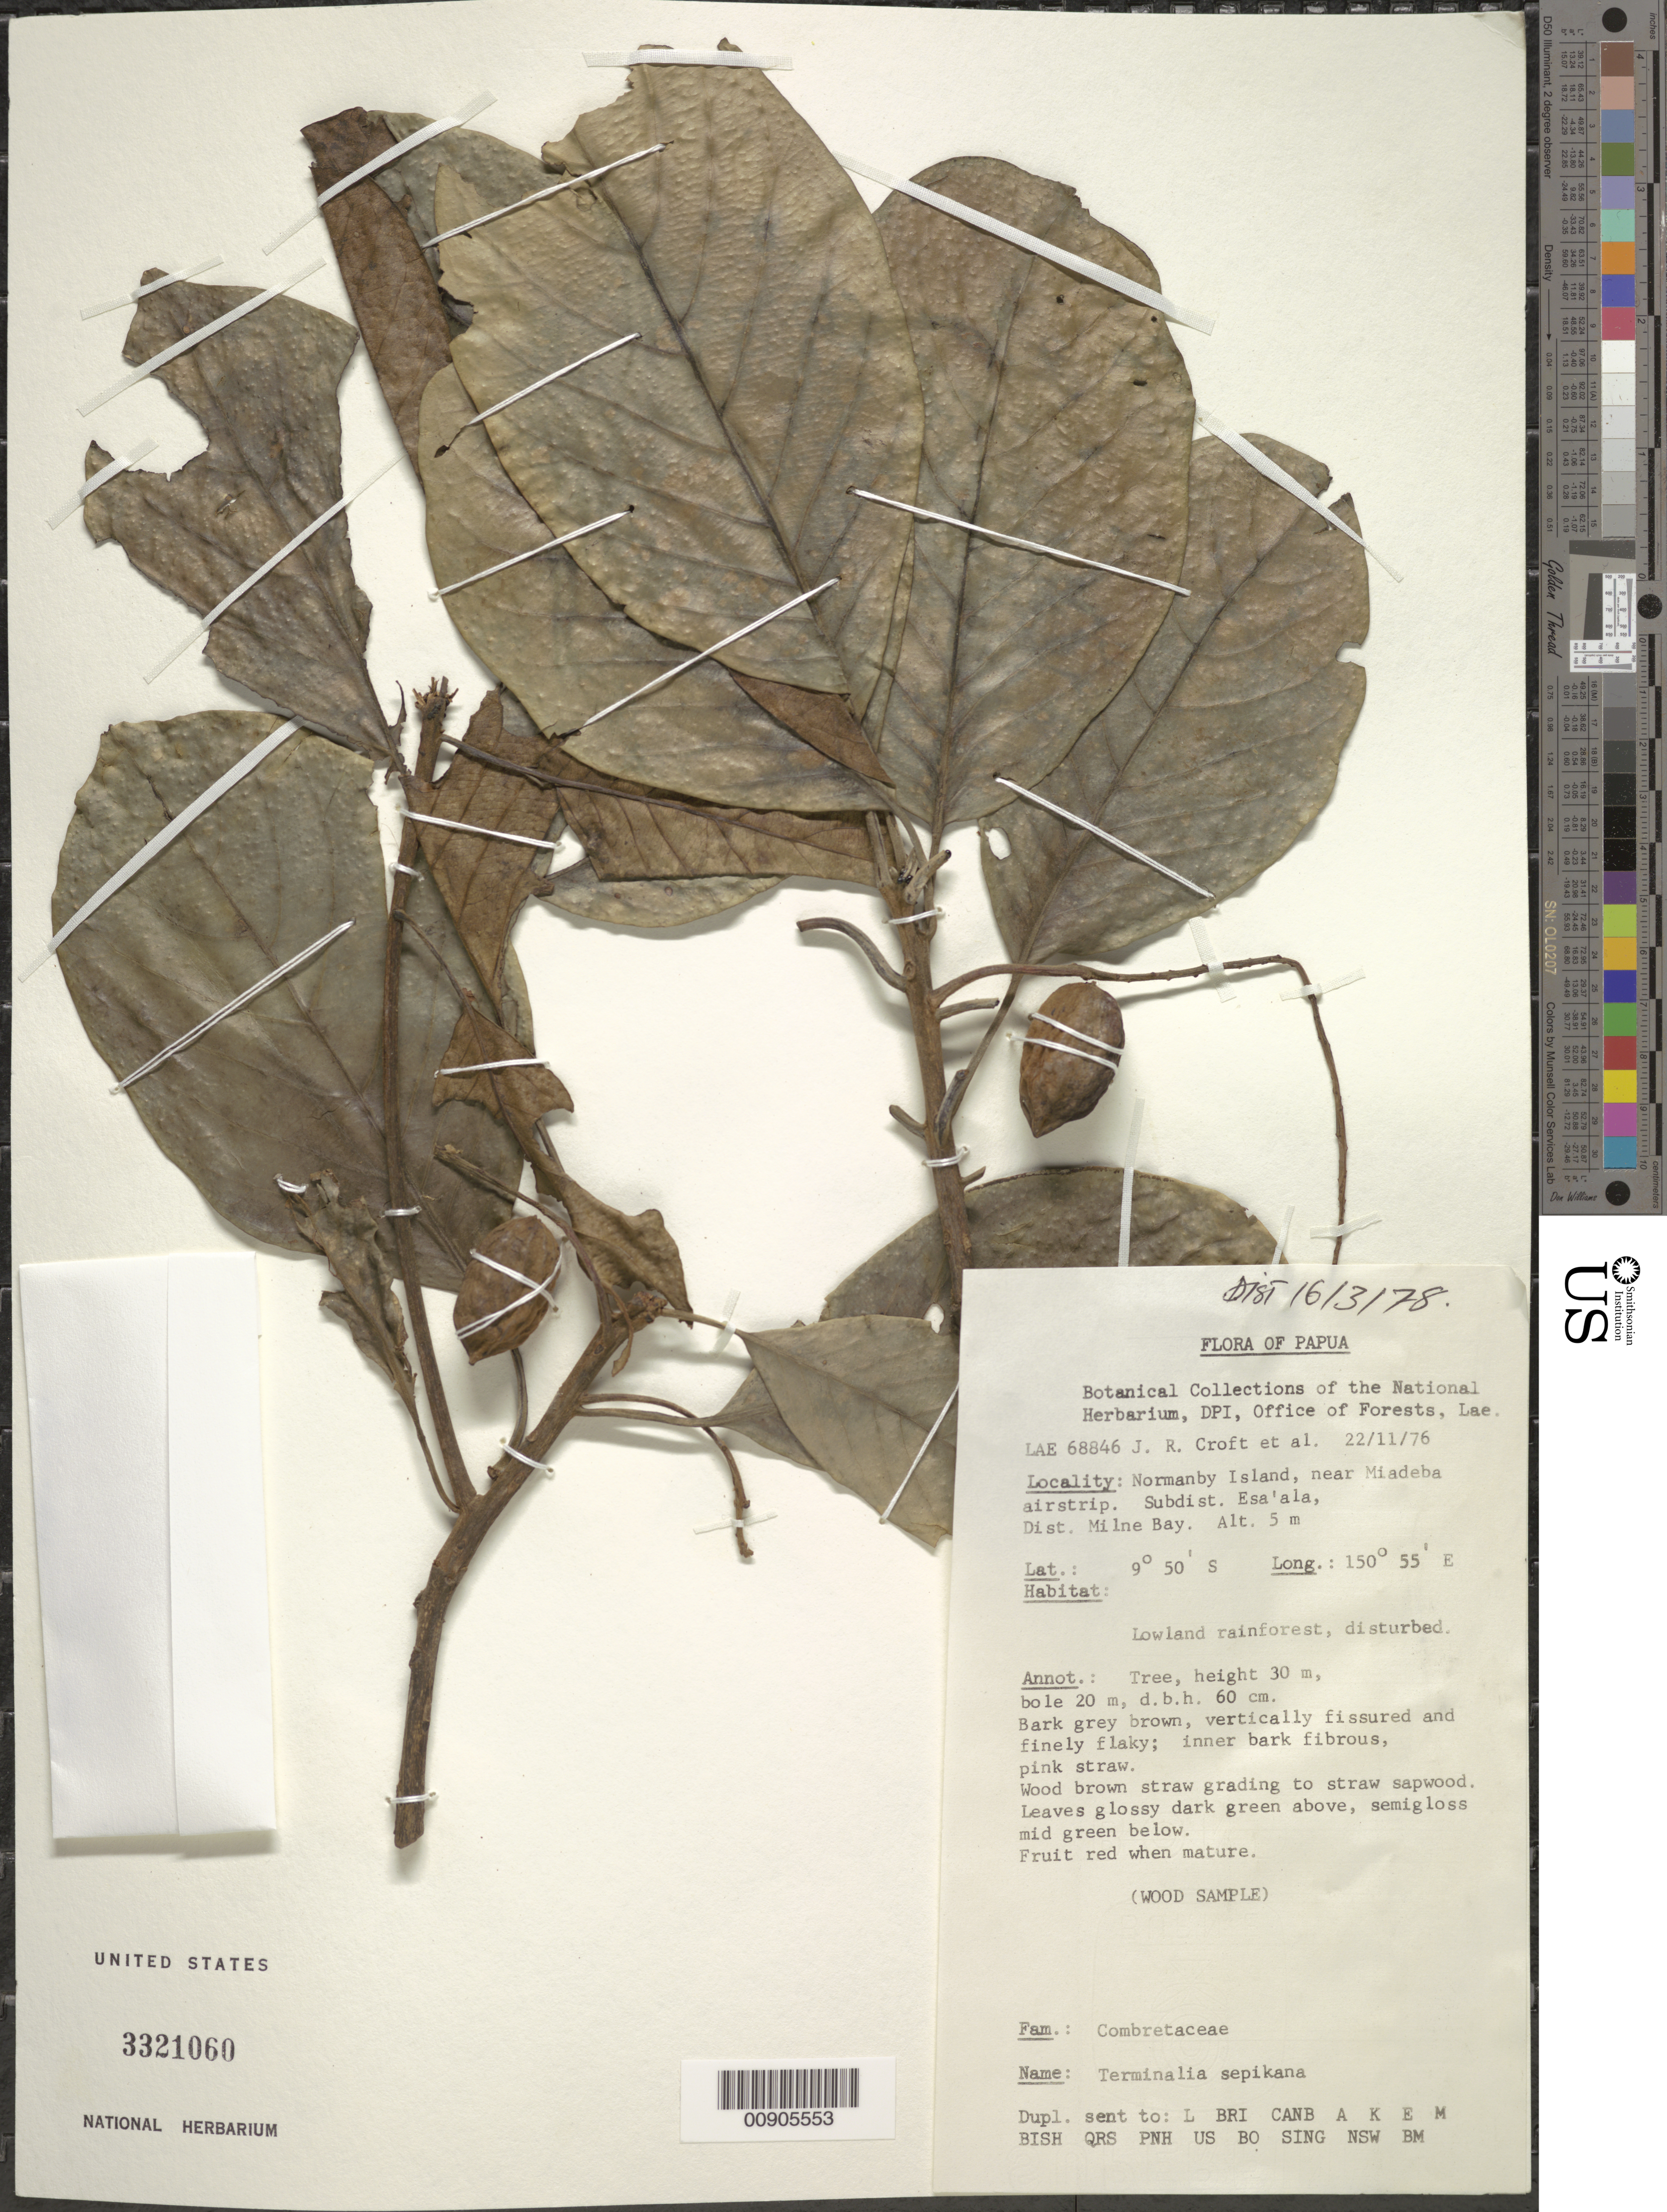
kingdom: Plantae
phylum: Tracheophyta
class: Magnoliopsida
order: Myrtales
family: Combretaceae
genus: Terminalia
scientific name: Terminalia sepicana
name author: Diels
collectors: J. R. Croft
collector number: LAE 68846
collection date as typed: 22 Dec 1976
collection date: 1976-12-22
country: Papua New Guinea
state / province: Milne Bay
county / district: Esa'ala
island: Normanby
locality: Near Miadeba airstrip.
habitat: Lowland rainforest, disturbed.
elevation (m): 5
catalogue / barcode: US 3321060